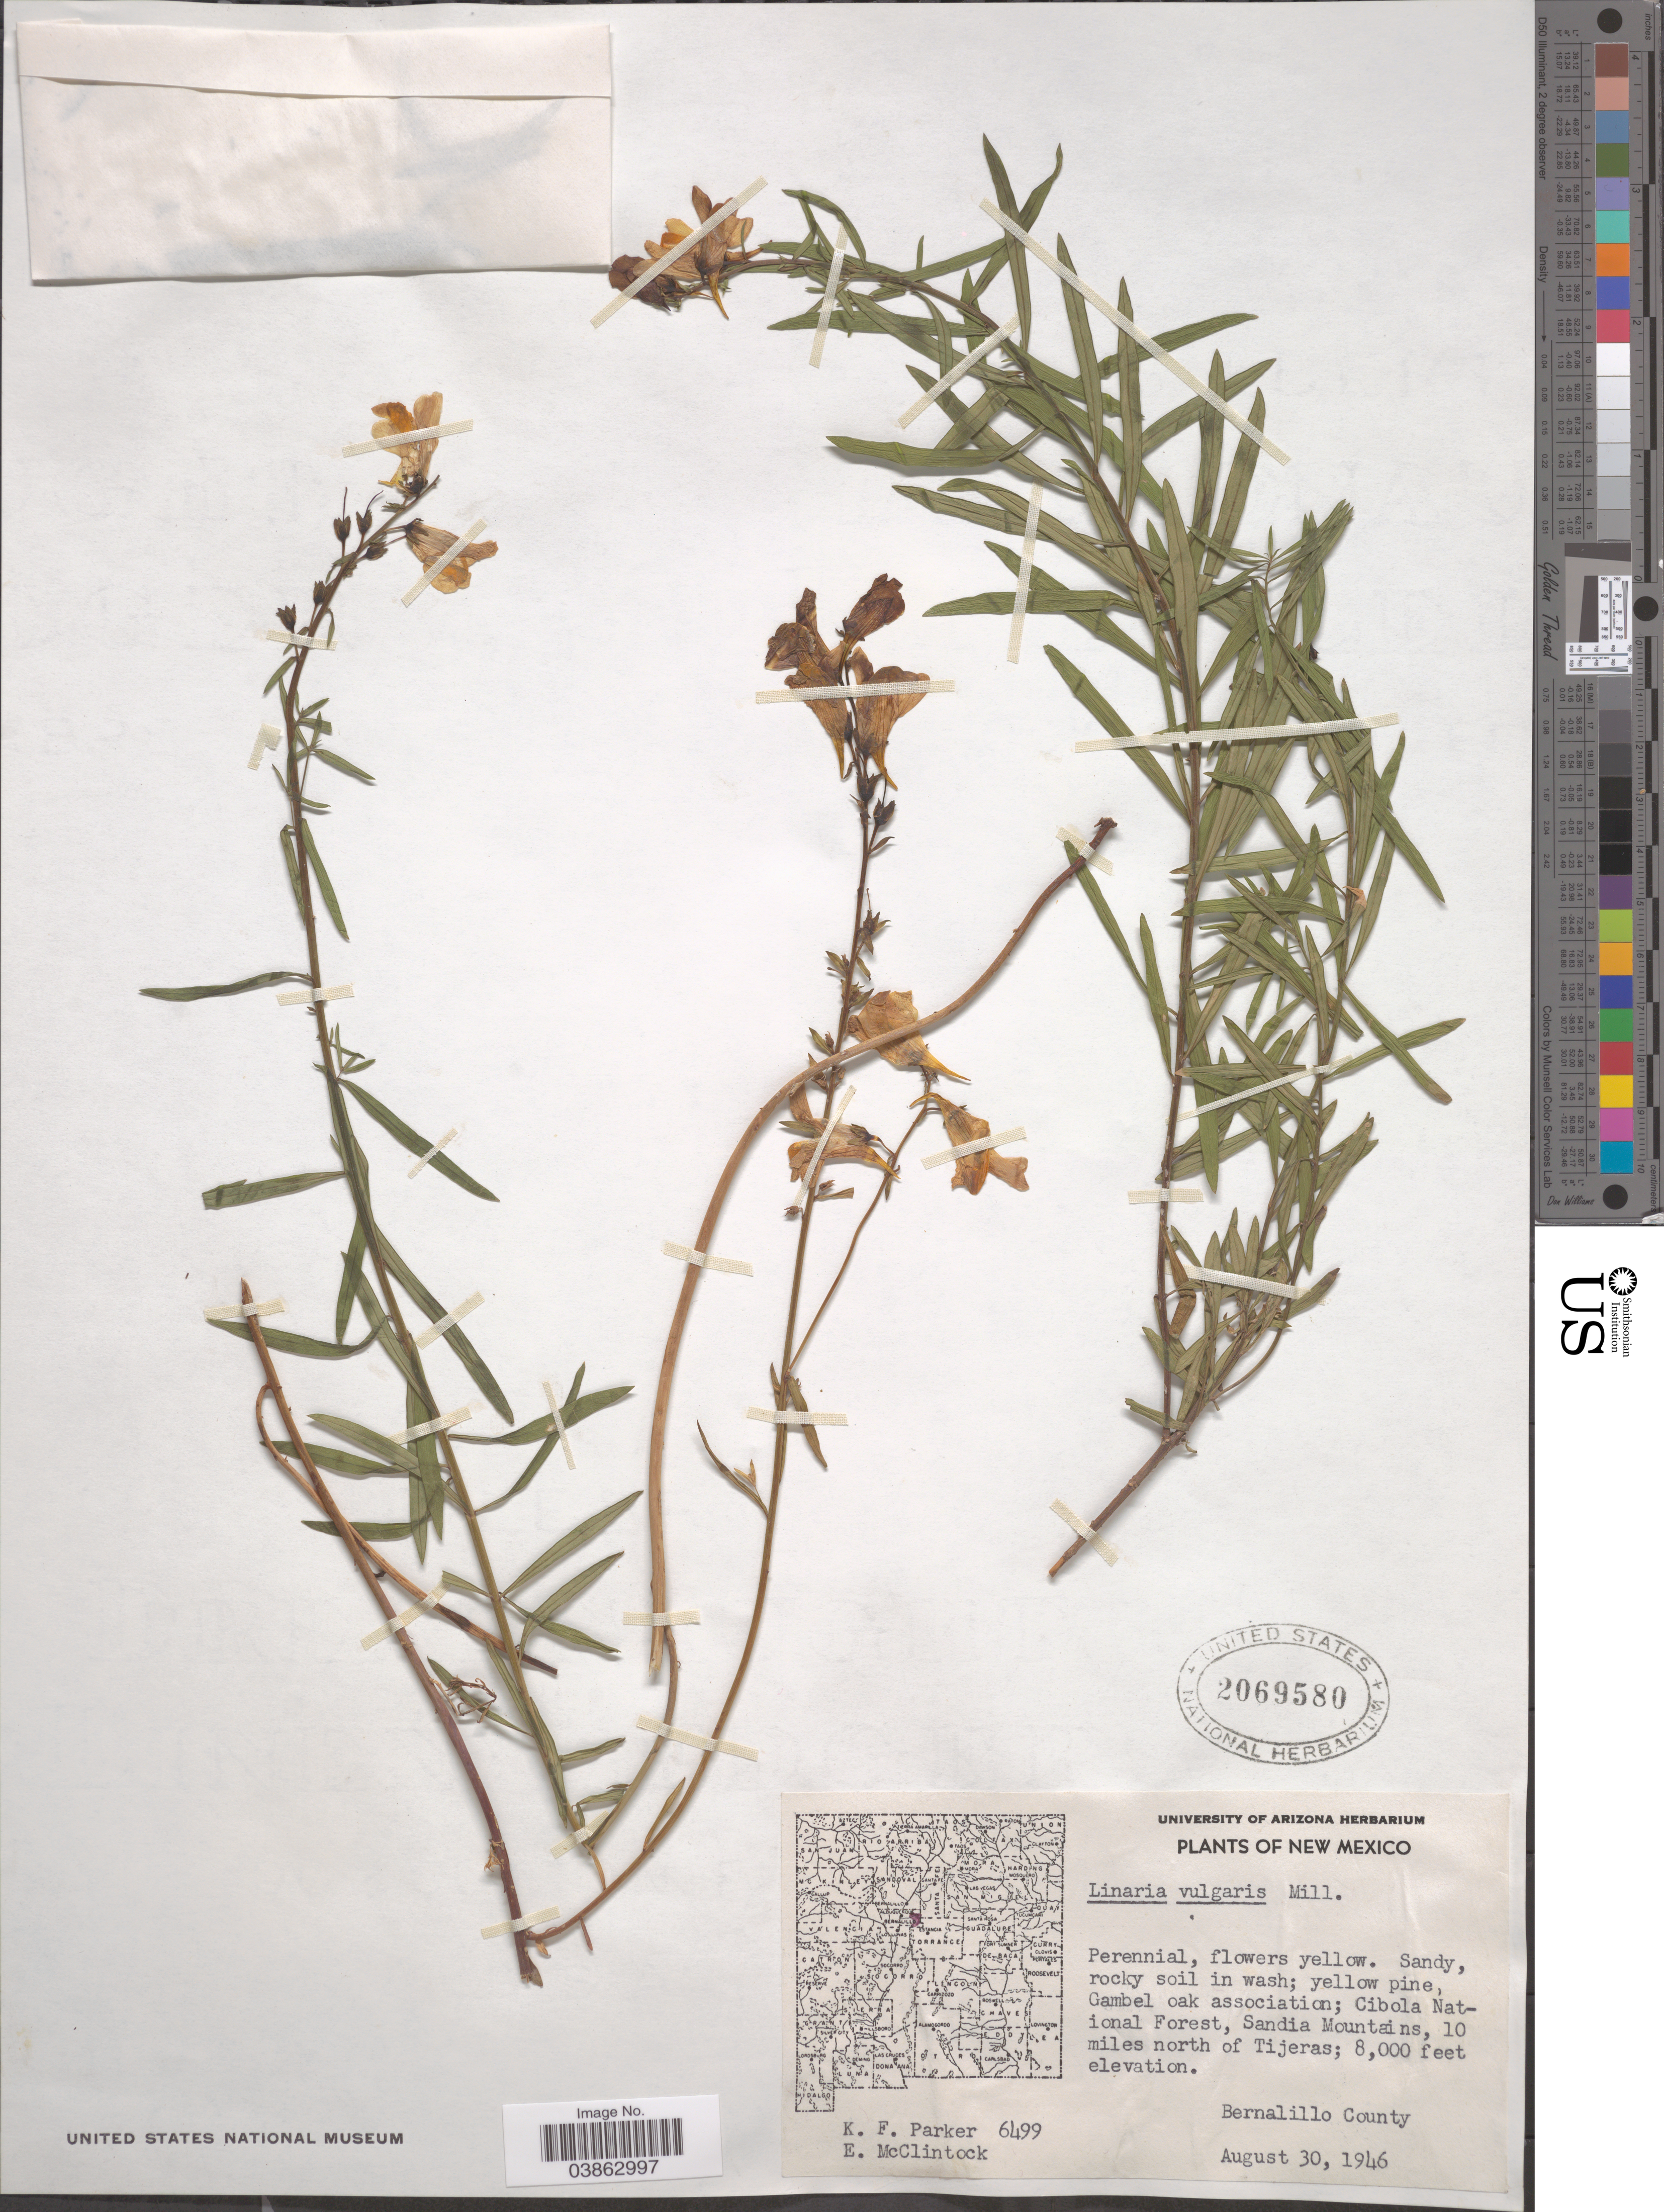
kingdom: Plantae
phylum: Tracheophyta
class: Magnoliopsida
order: Lamiales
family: Plantaginaceae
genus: Linaria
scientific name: Linaria vulgaris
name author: Mill.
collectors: K. F. Parker & E. McClintock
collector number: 6499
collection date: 1946-08-30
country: United States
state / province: New Mexico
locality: Gambel oak association; Cibola National Forest, Sandia Mountains, 10 miles north of Tijeras. Bernalillo County.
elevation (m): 2438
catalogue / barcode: US 2069580